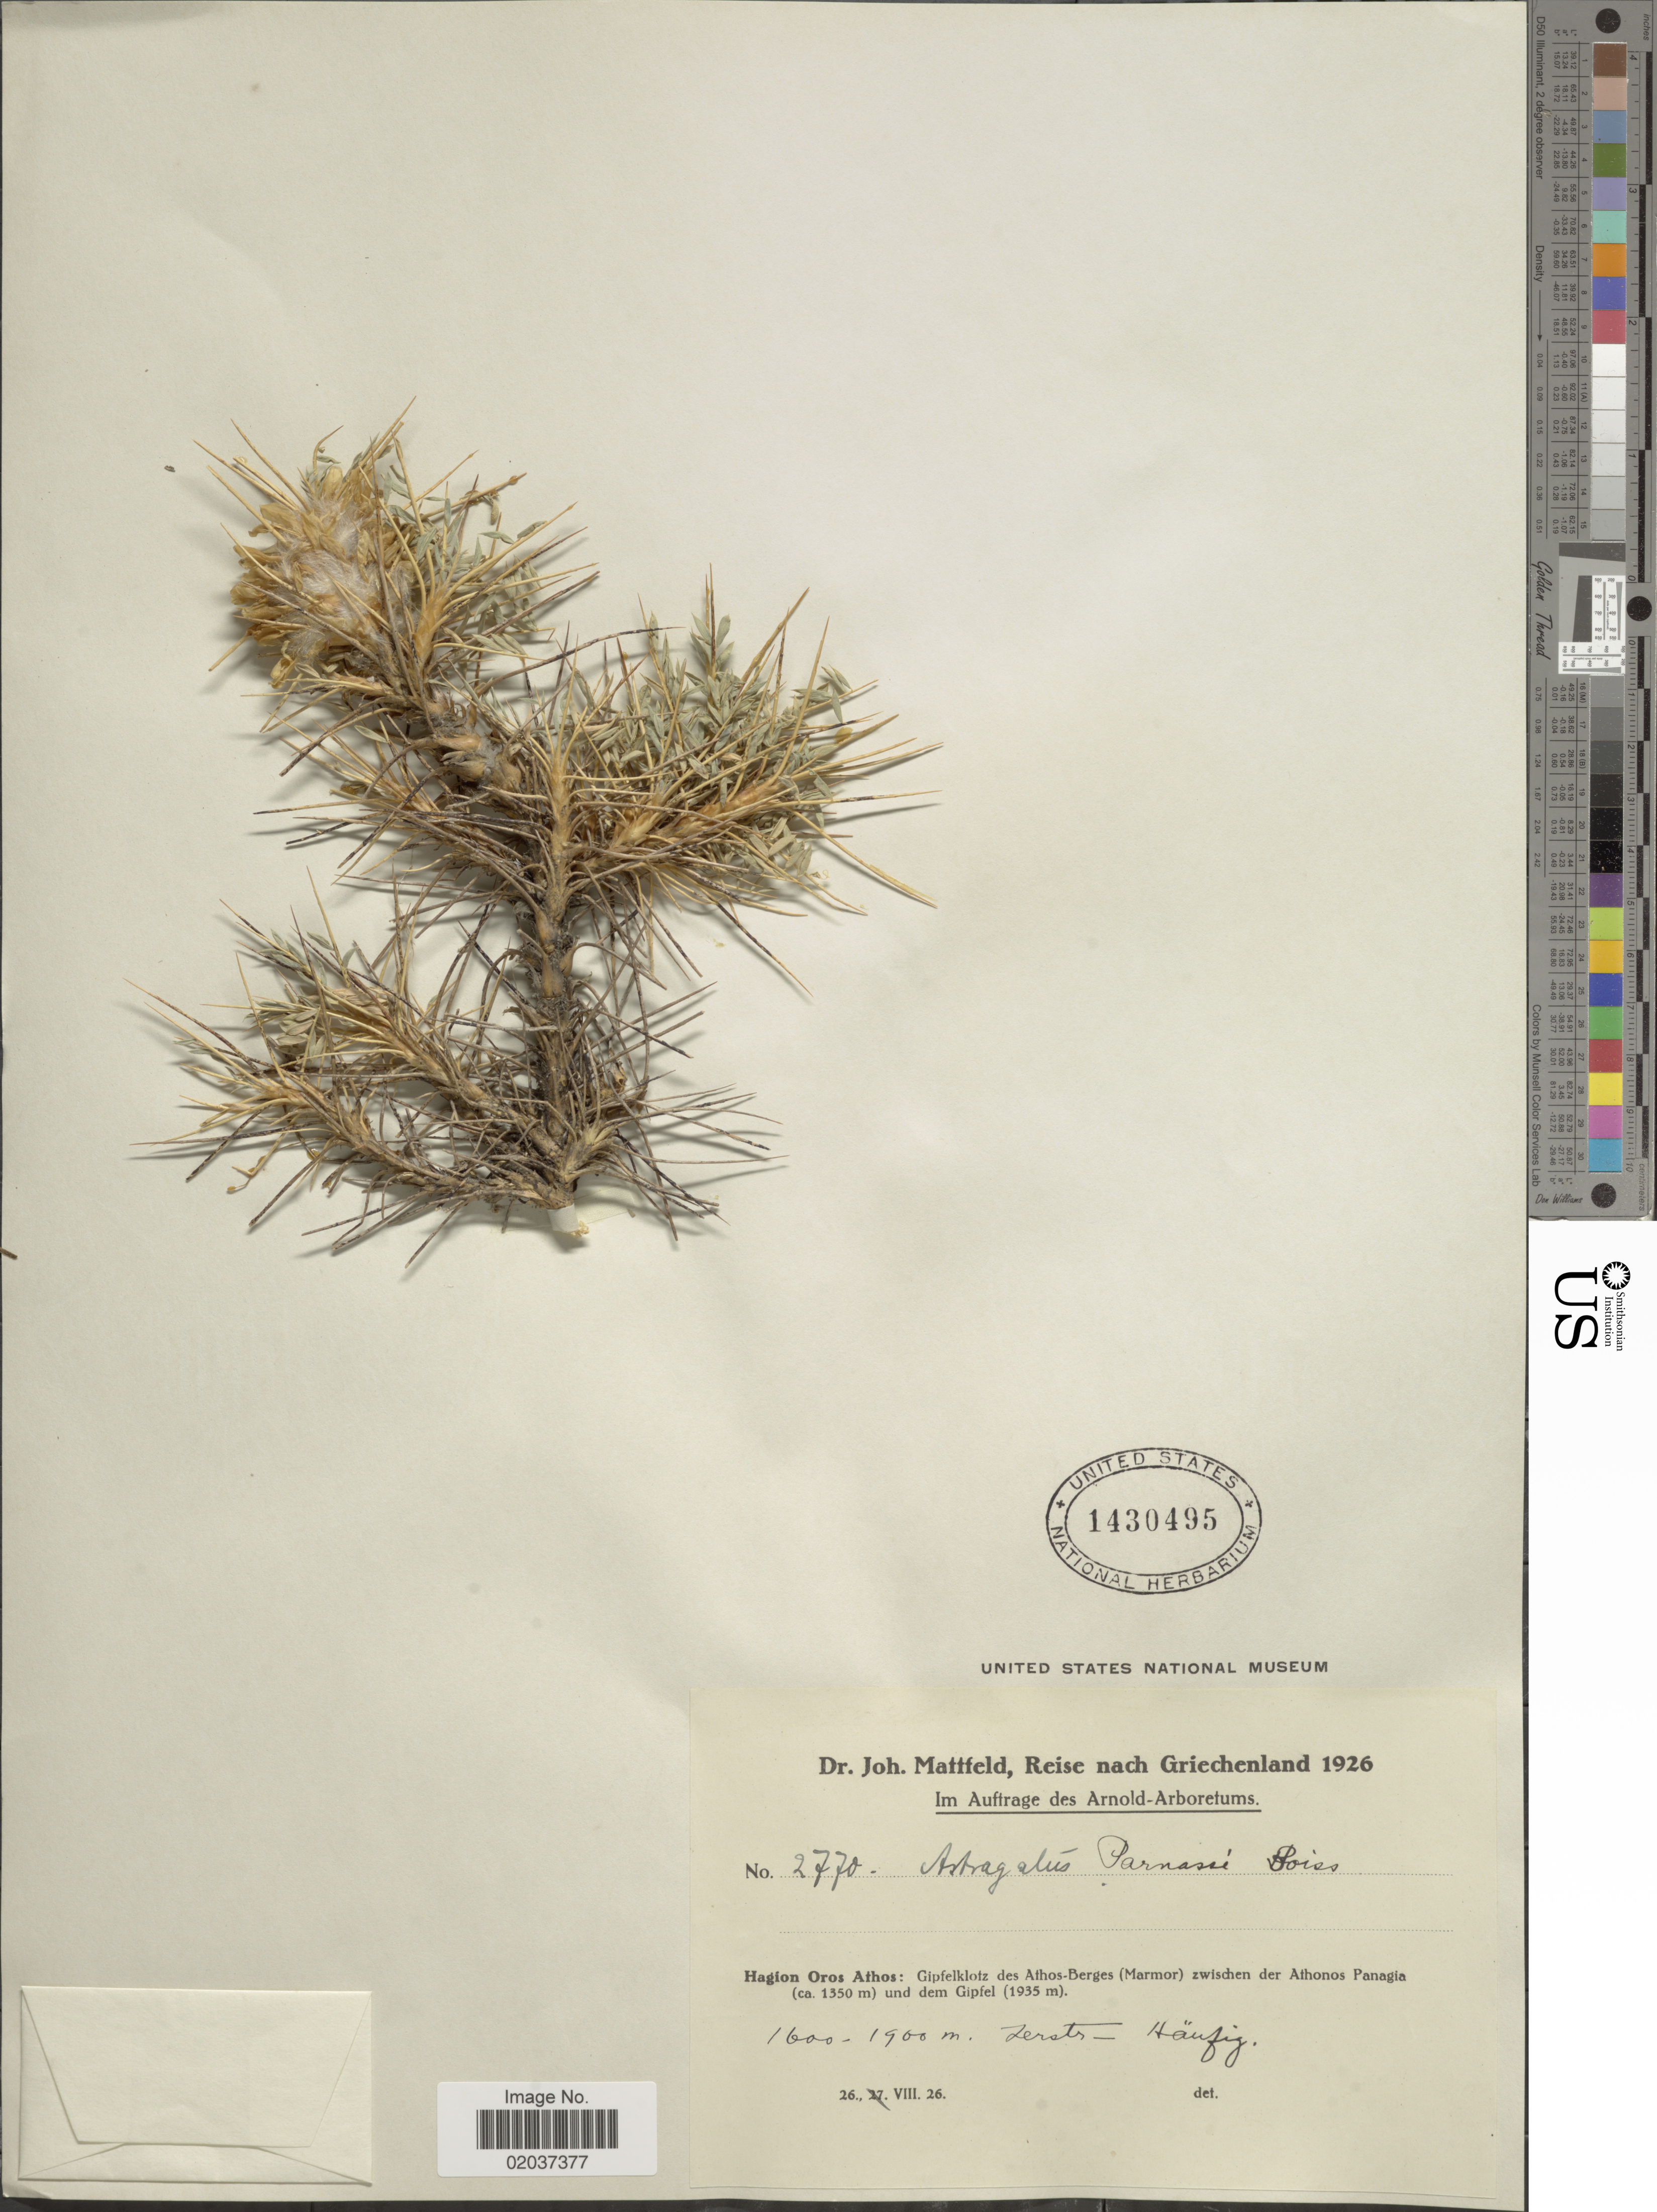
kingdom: Plantae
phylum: Tracheophyta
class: Magnoliopsida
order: Fabales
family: Fabaceae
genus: Astragalus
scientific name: Astragalus parnassi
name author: Boiss.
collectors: J. Mattfeld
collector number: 2770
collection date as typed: Transcribed d/m/y: 26/8/26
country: Greece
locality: Hagion Oros Athos: Gipfelklotz des Athos-Berges (Marmor) zwichen der Athonos Panagia und dem Gipfel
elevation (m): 1600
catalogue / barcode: US 1430495